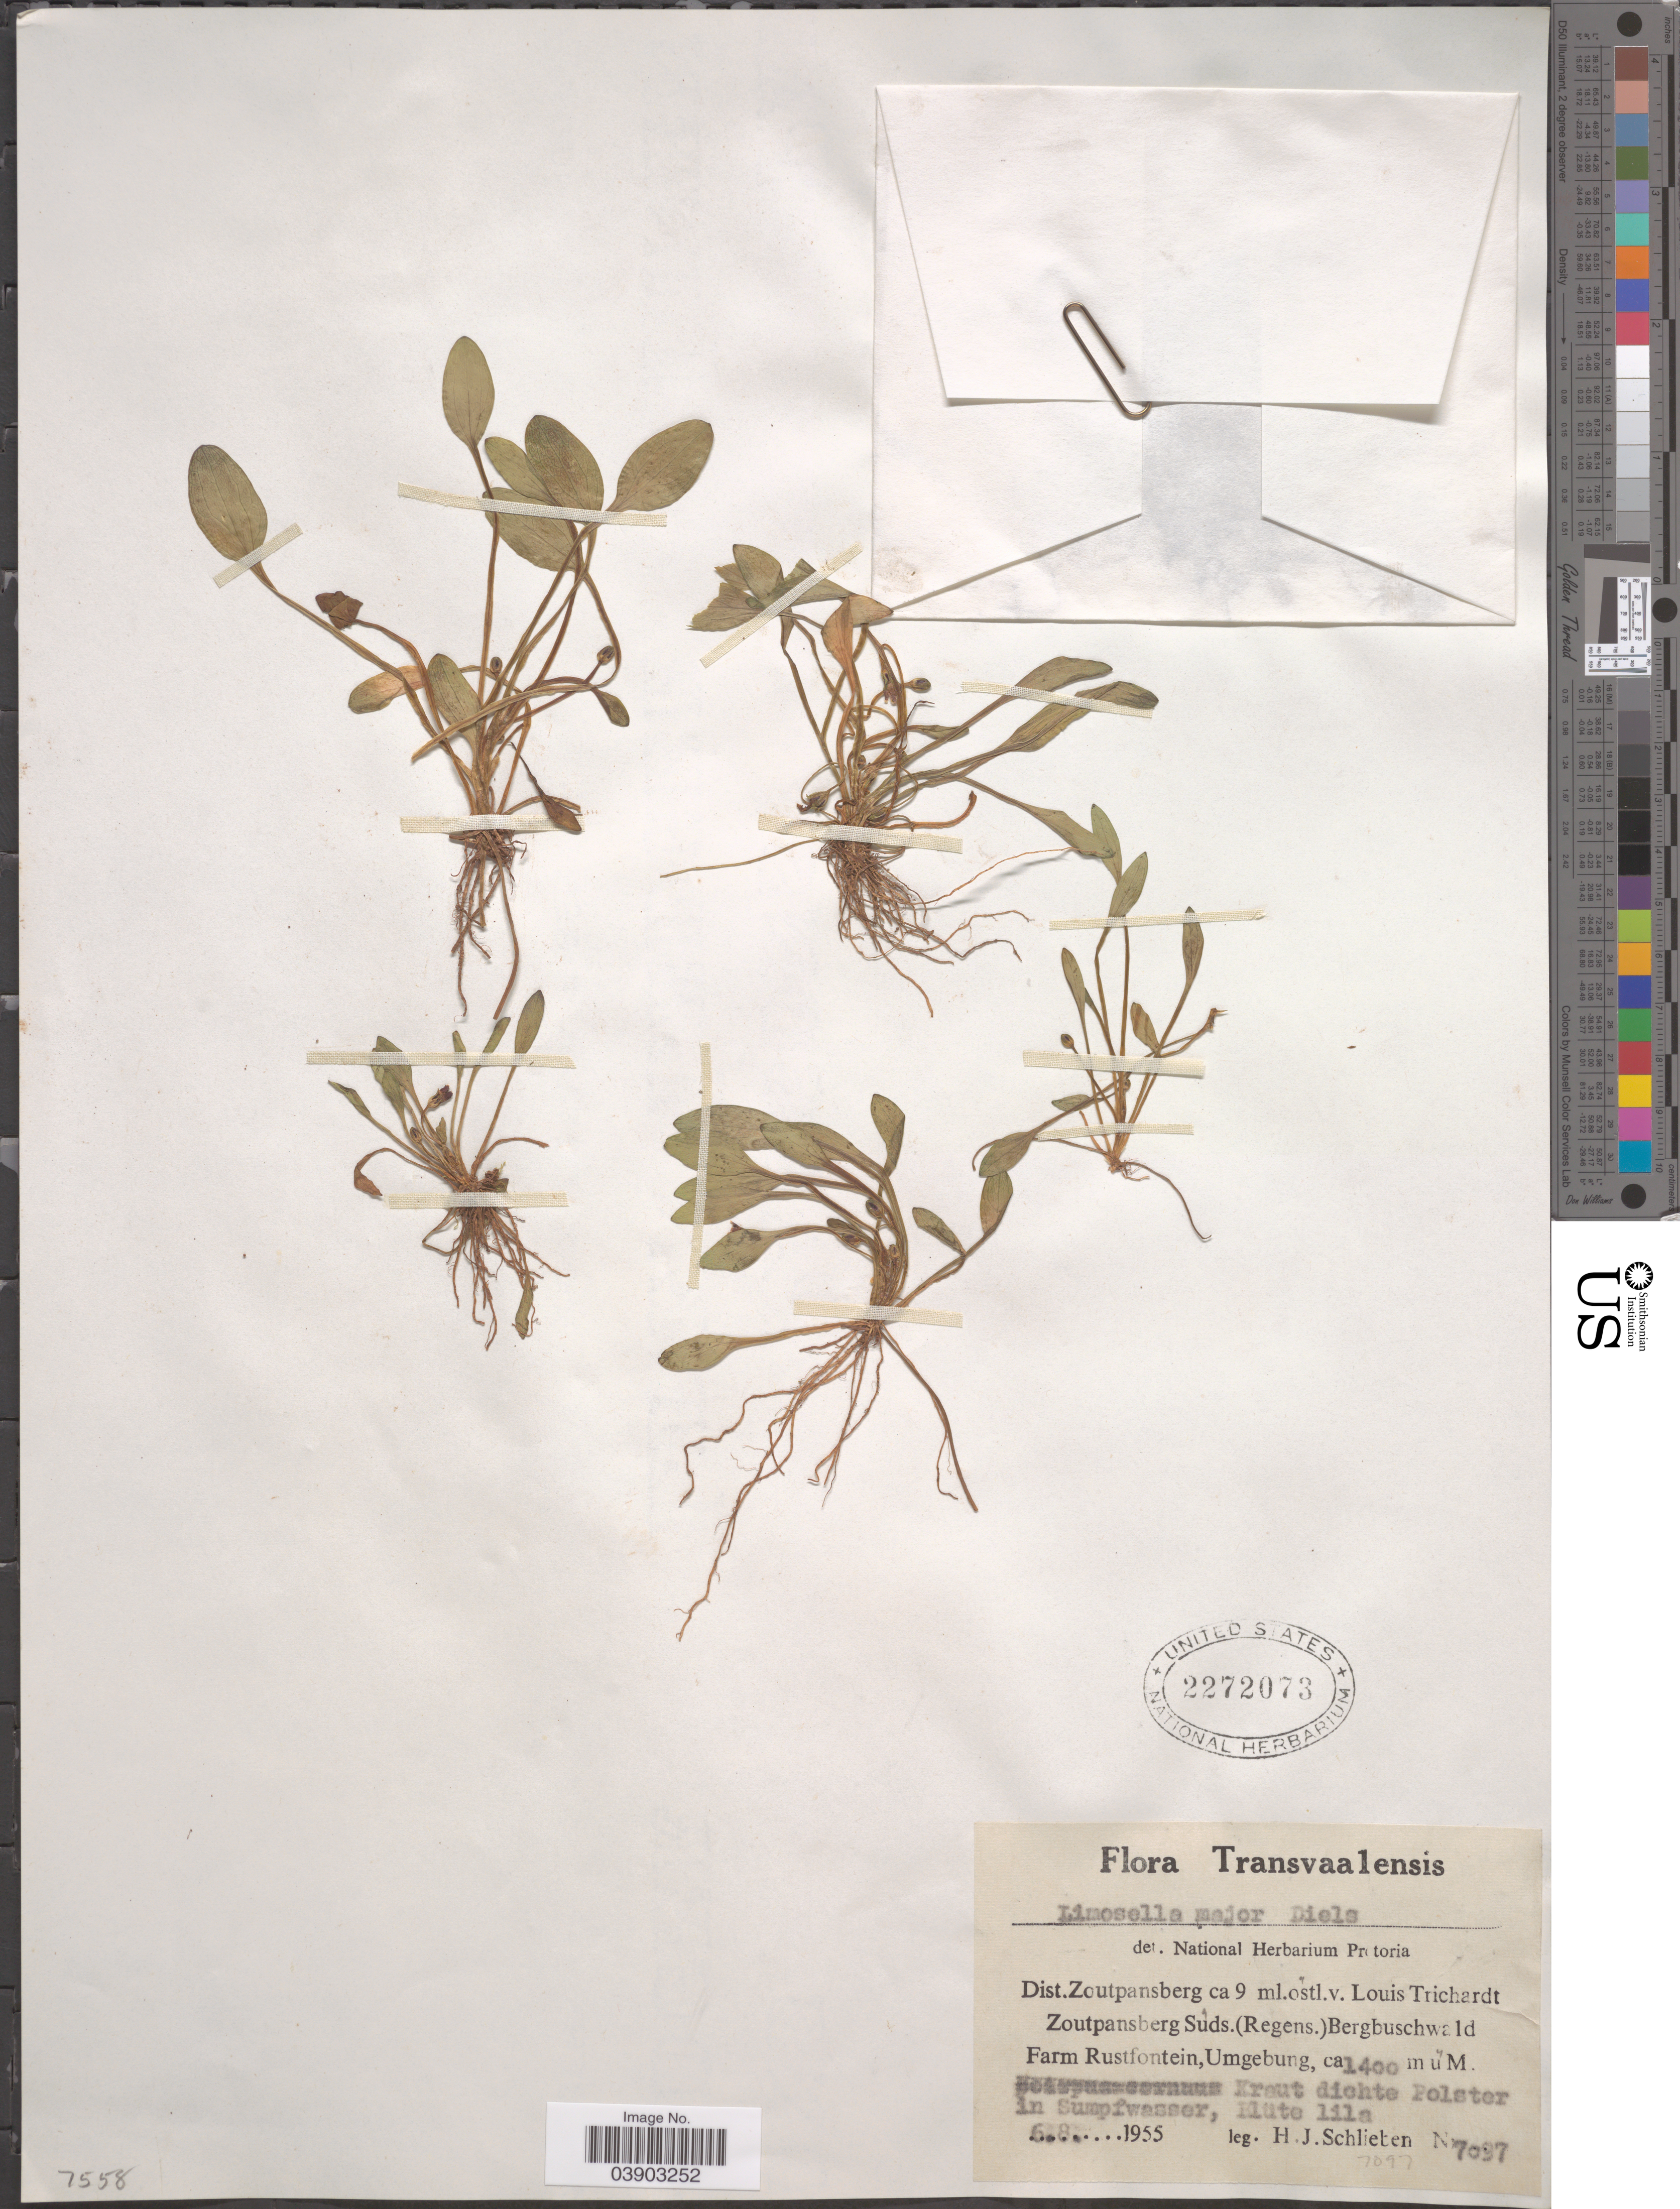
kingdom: Plantae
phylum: Tracheophyta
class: Magnoliopsida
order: Lamiales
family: Scrophulariaceae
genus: Limosella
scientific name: Limosella maior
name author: Diels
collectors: H. J. Schlieben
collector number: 7097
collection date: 1955-08-06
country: South Africa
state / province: Limpopo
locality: Transvaalensis. Dist. Zoutpansberg ca 9 ml. ostl.v. Louis Trichardt Zoutpansberg Suds. (Regens.) Bergbuschwald Farm Rustfontein, Umgebung. Kraut dichte Polster in Sumpfwasser, Blüte lila.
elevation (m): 1400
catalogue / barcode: US 2272073